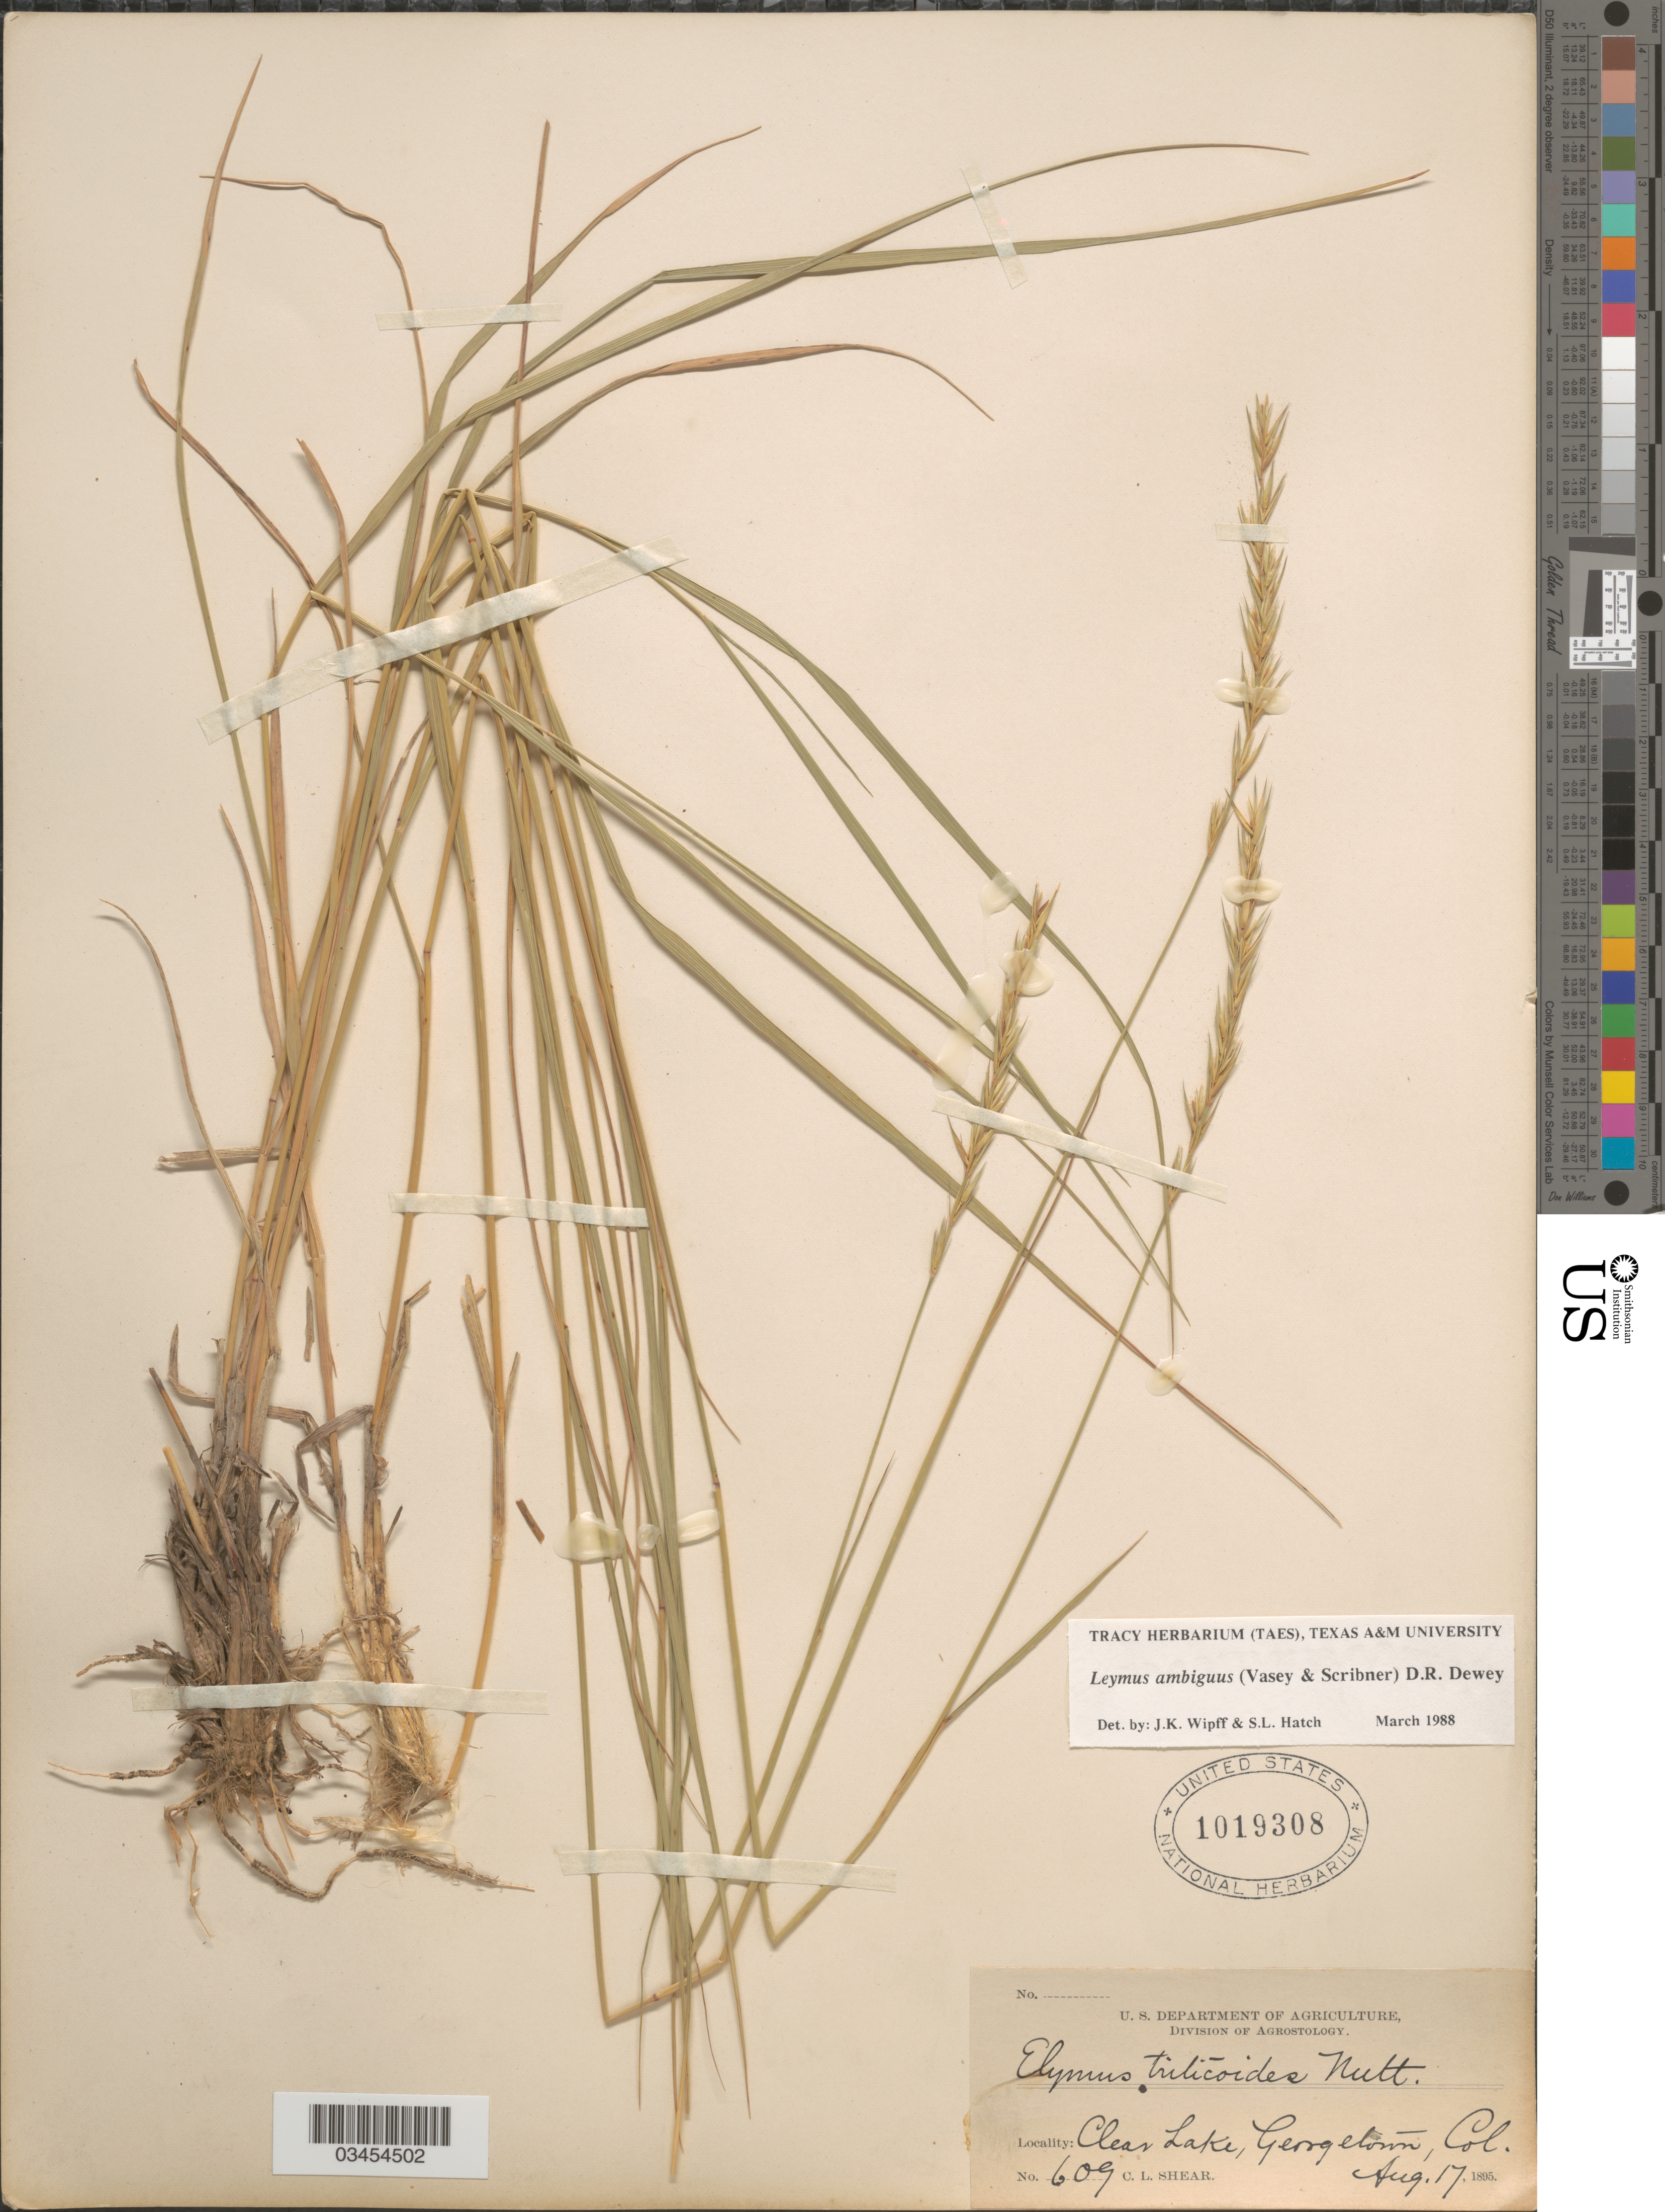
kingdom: Plantae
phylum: Tracheophyta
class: Liliopsida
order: Poales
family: Poaceae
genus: Leymus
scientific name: Leymus ambiguus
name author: (Vasey & Scribn.) Dewey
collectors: C. L. Shear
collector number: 609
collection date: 1895-08-17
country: United States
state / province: Colorado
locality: Clear Lake, Georgetown.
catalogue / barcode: US 1019308